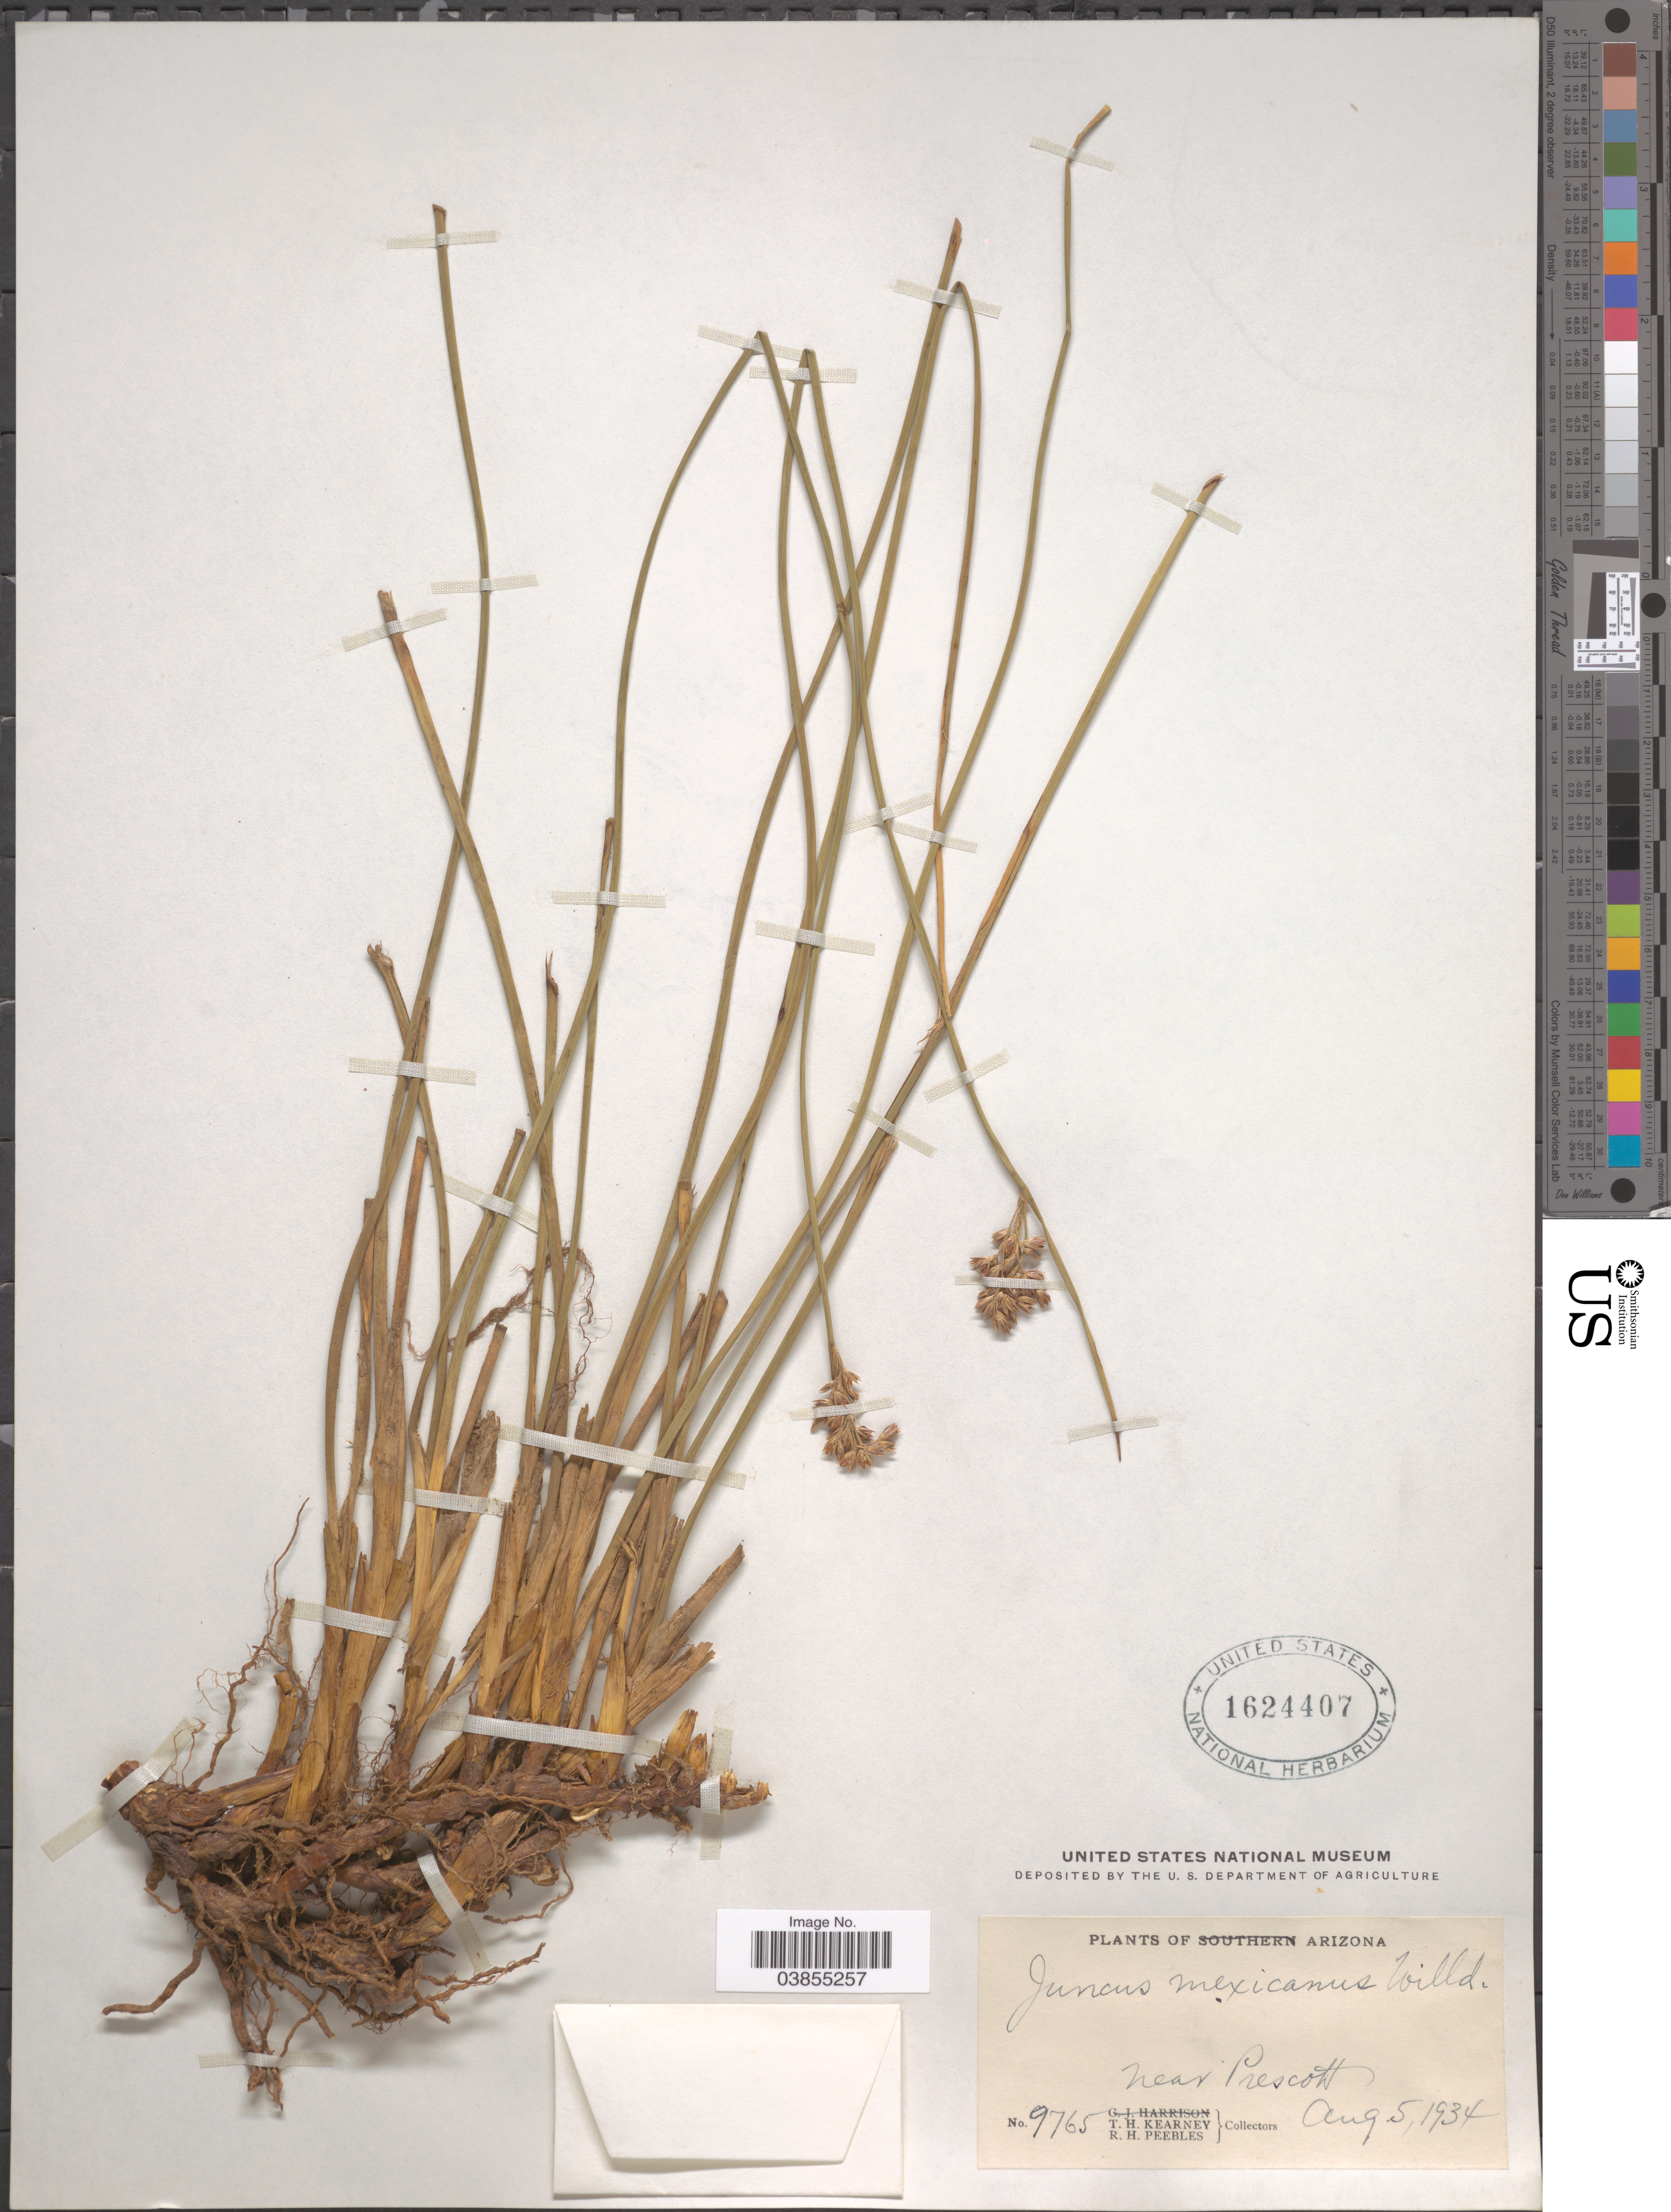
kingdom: Plantae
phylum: Tracheophyta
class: Liliopsida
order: Poales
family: Juncaceae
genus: Juncus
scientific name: Juncus mexicanus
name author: Willd. ex Schult. & Schult. f.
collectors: T. H. Kearney & R. H. Peebles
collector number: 9765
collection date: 1934-08-05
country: United States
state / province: Arizona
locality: Near Prescott.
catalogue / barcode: US 1624407